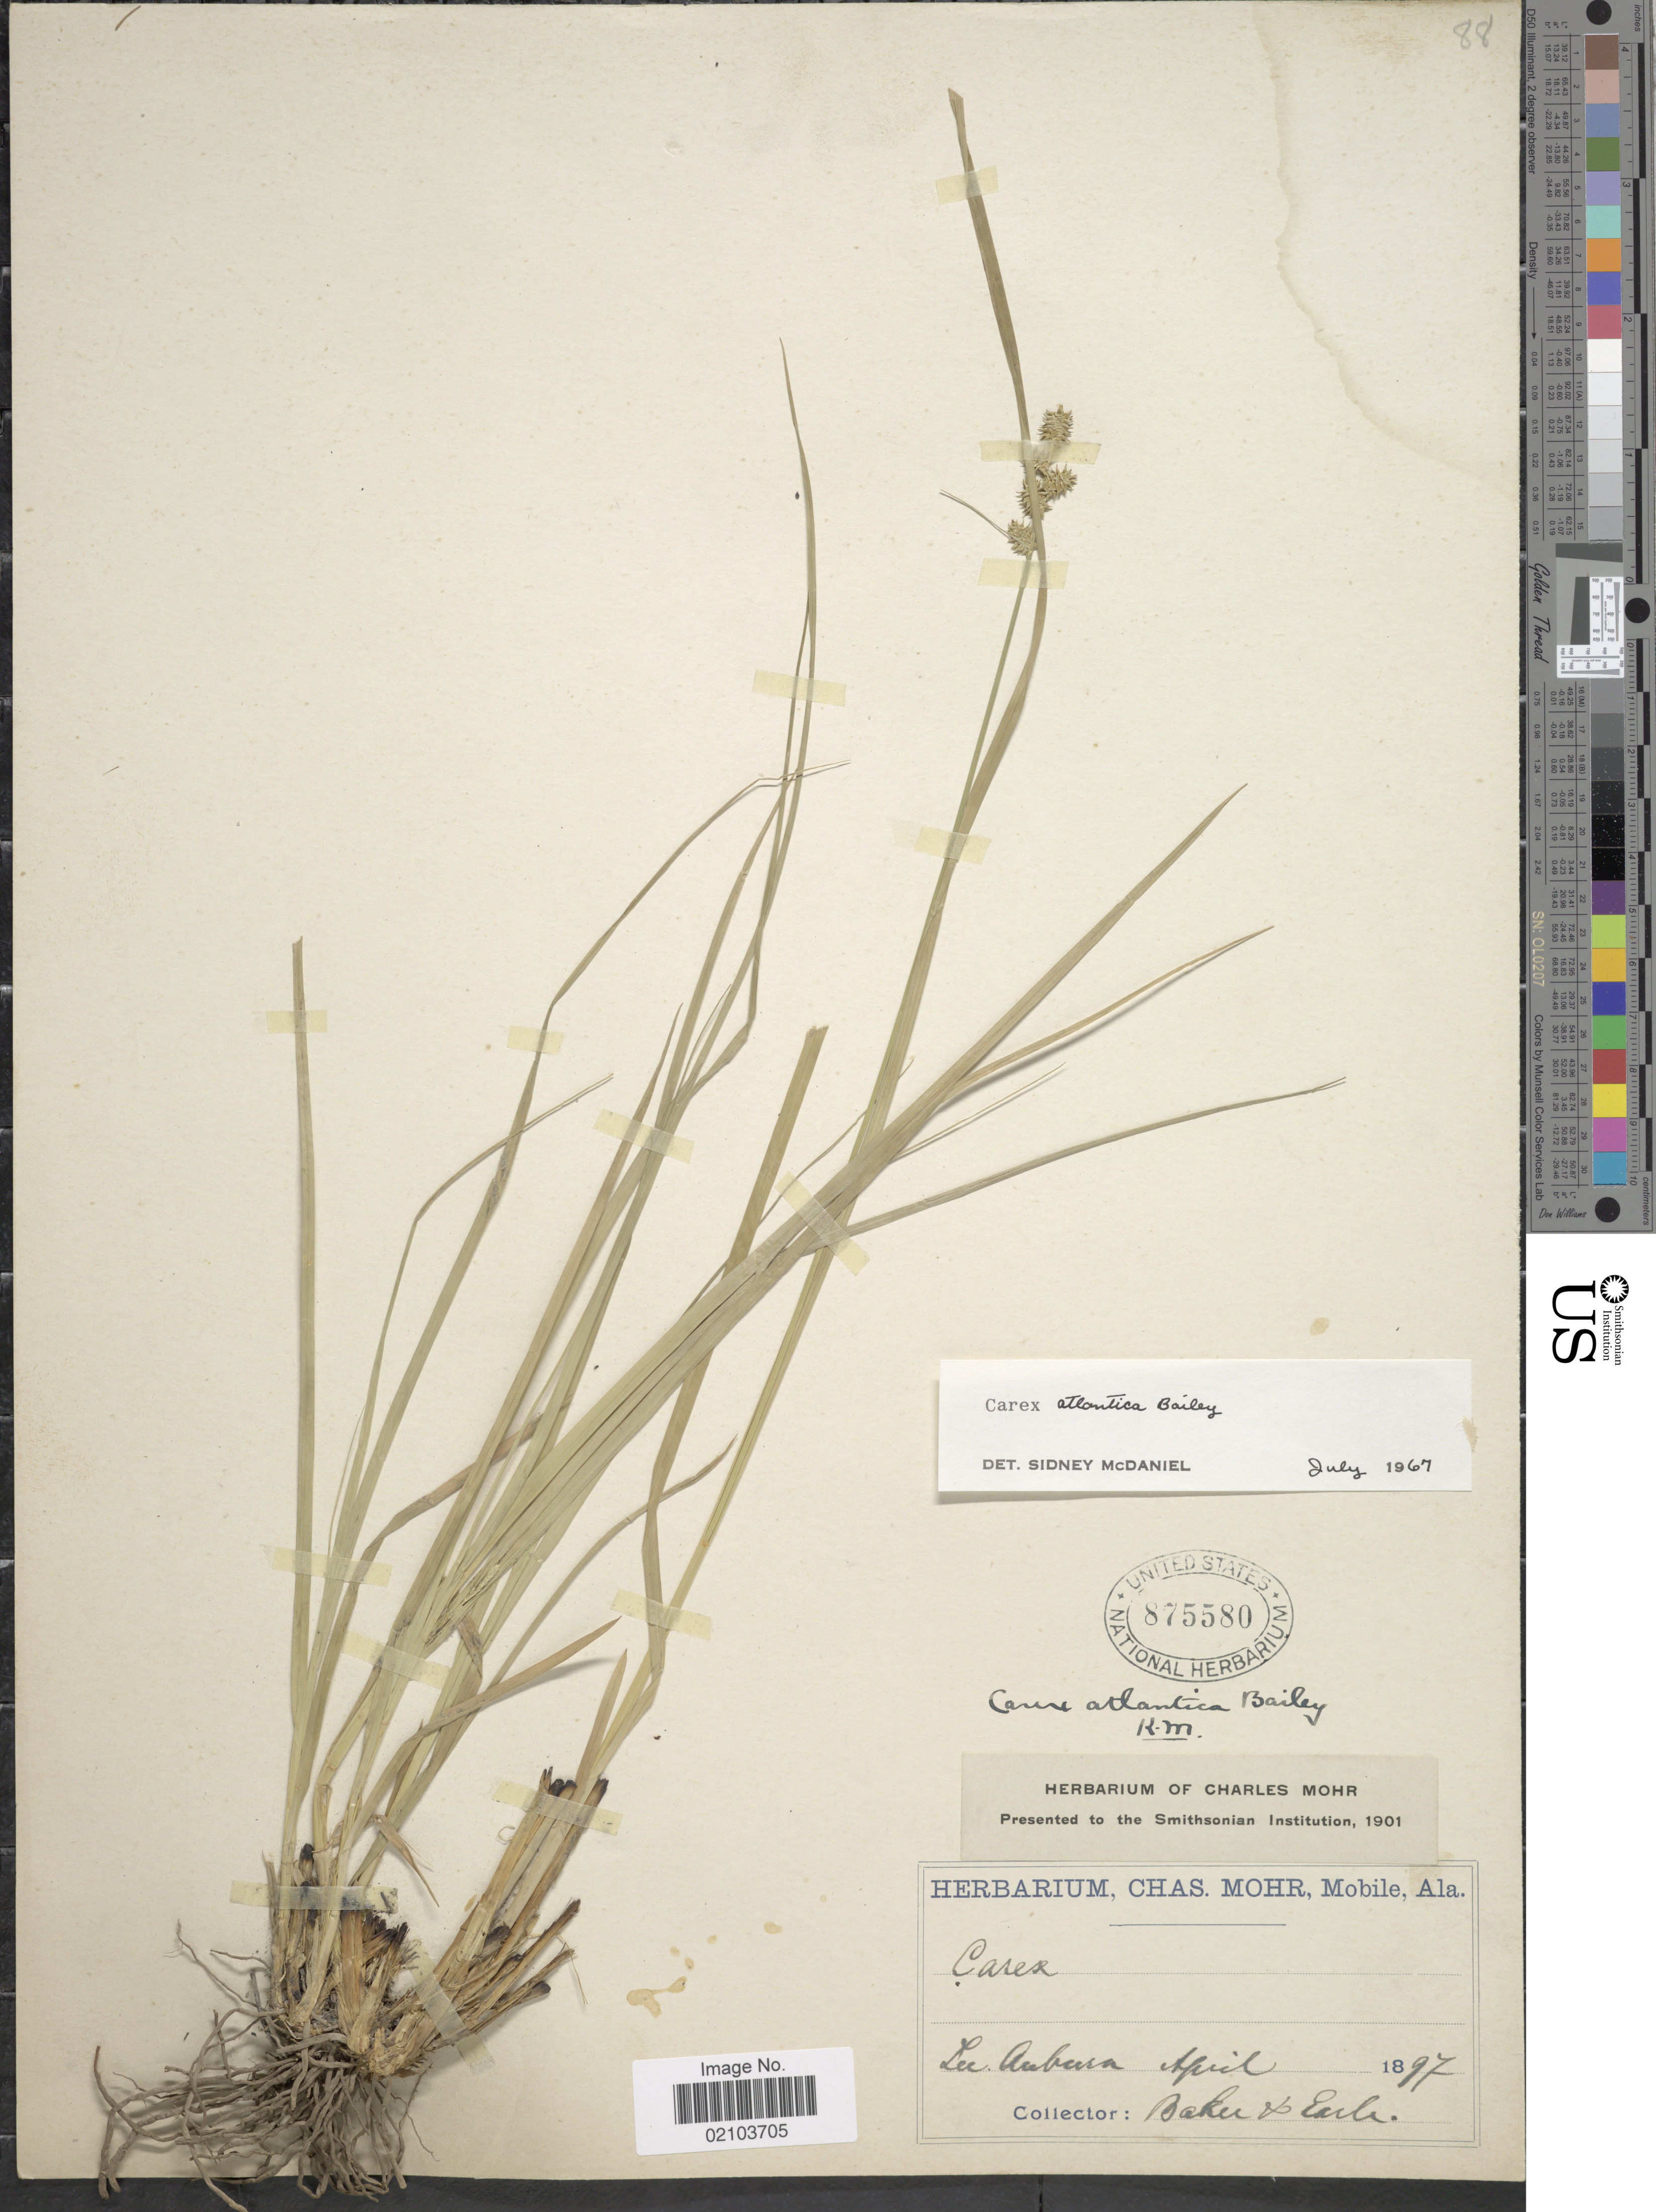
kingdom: Plantae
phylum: Tracheophyta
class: Liliopsida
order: Poales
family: Cyperaceae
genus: Carex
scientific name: Carex atlantica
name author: L.H. Bailey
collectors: -- Baker & -. Earle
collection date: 1897-04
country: United States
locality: Aubrun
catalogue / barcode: US 875580